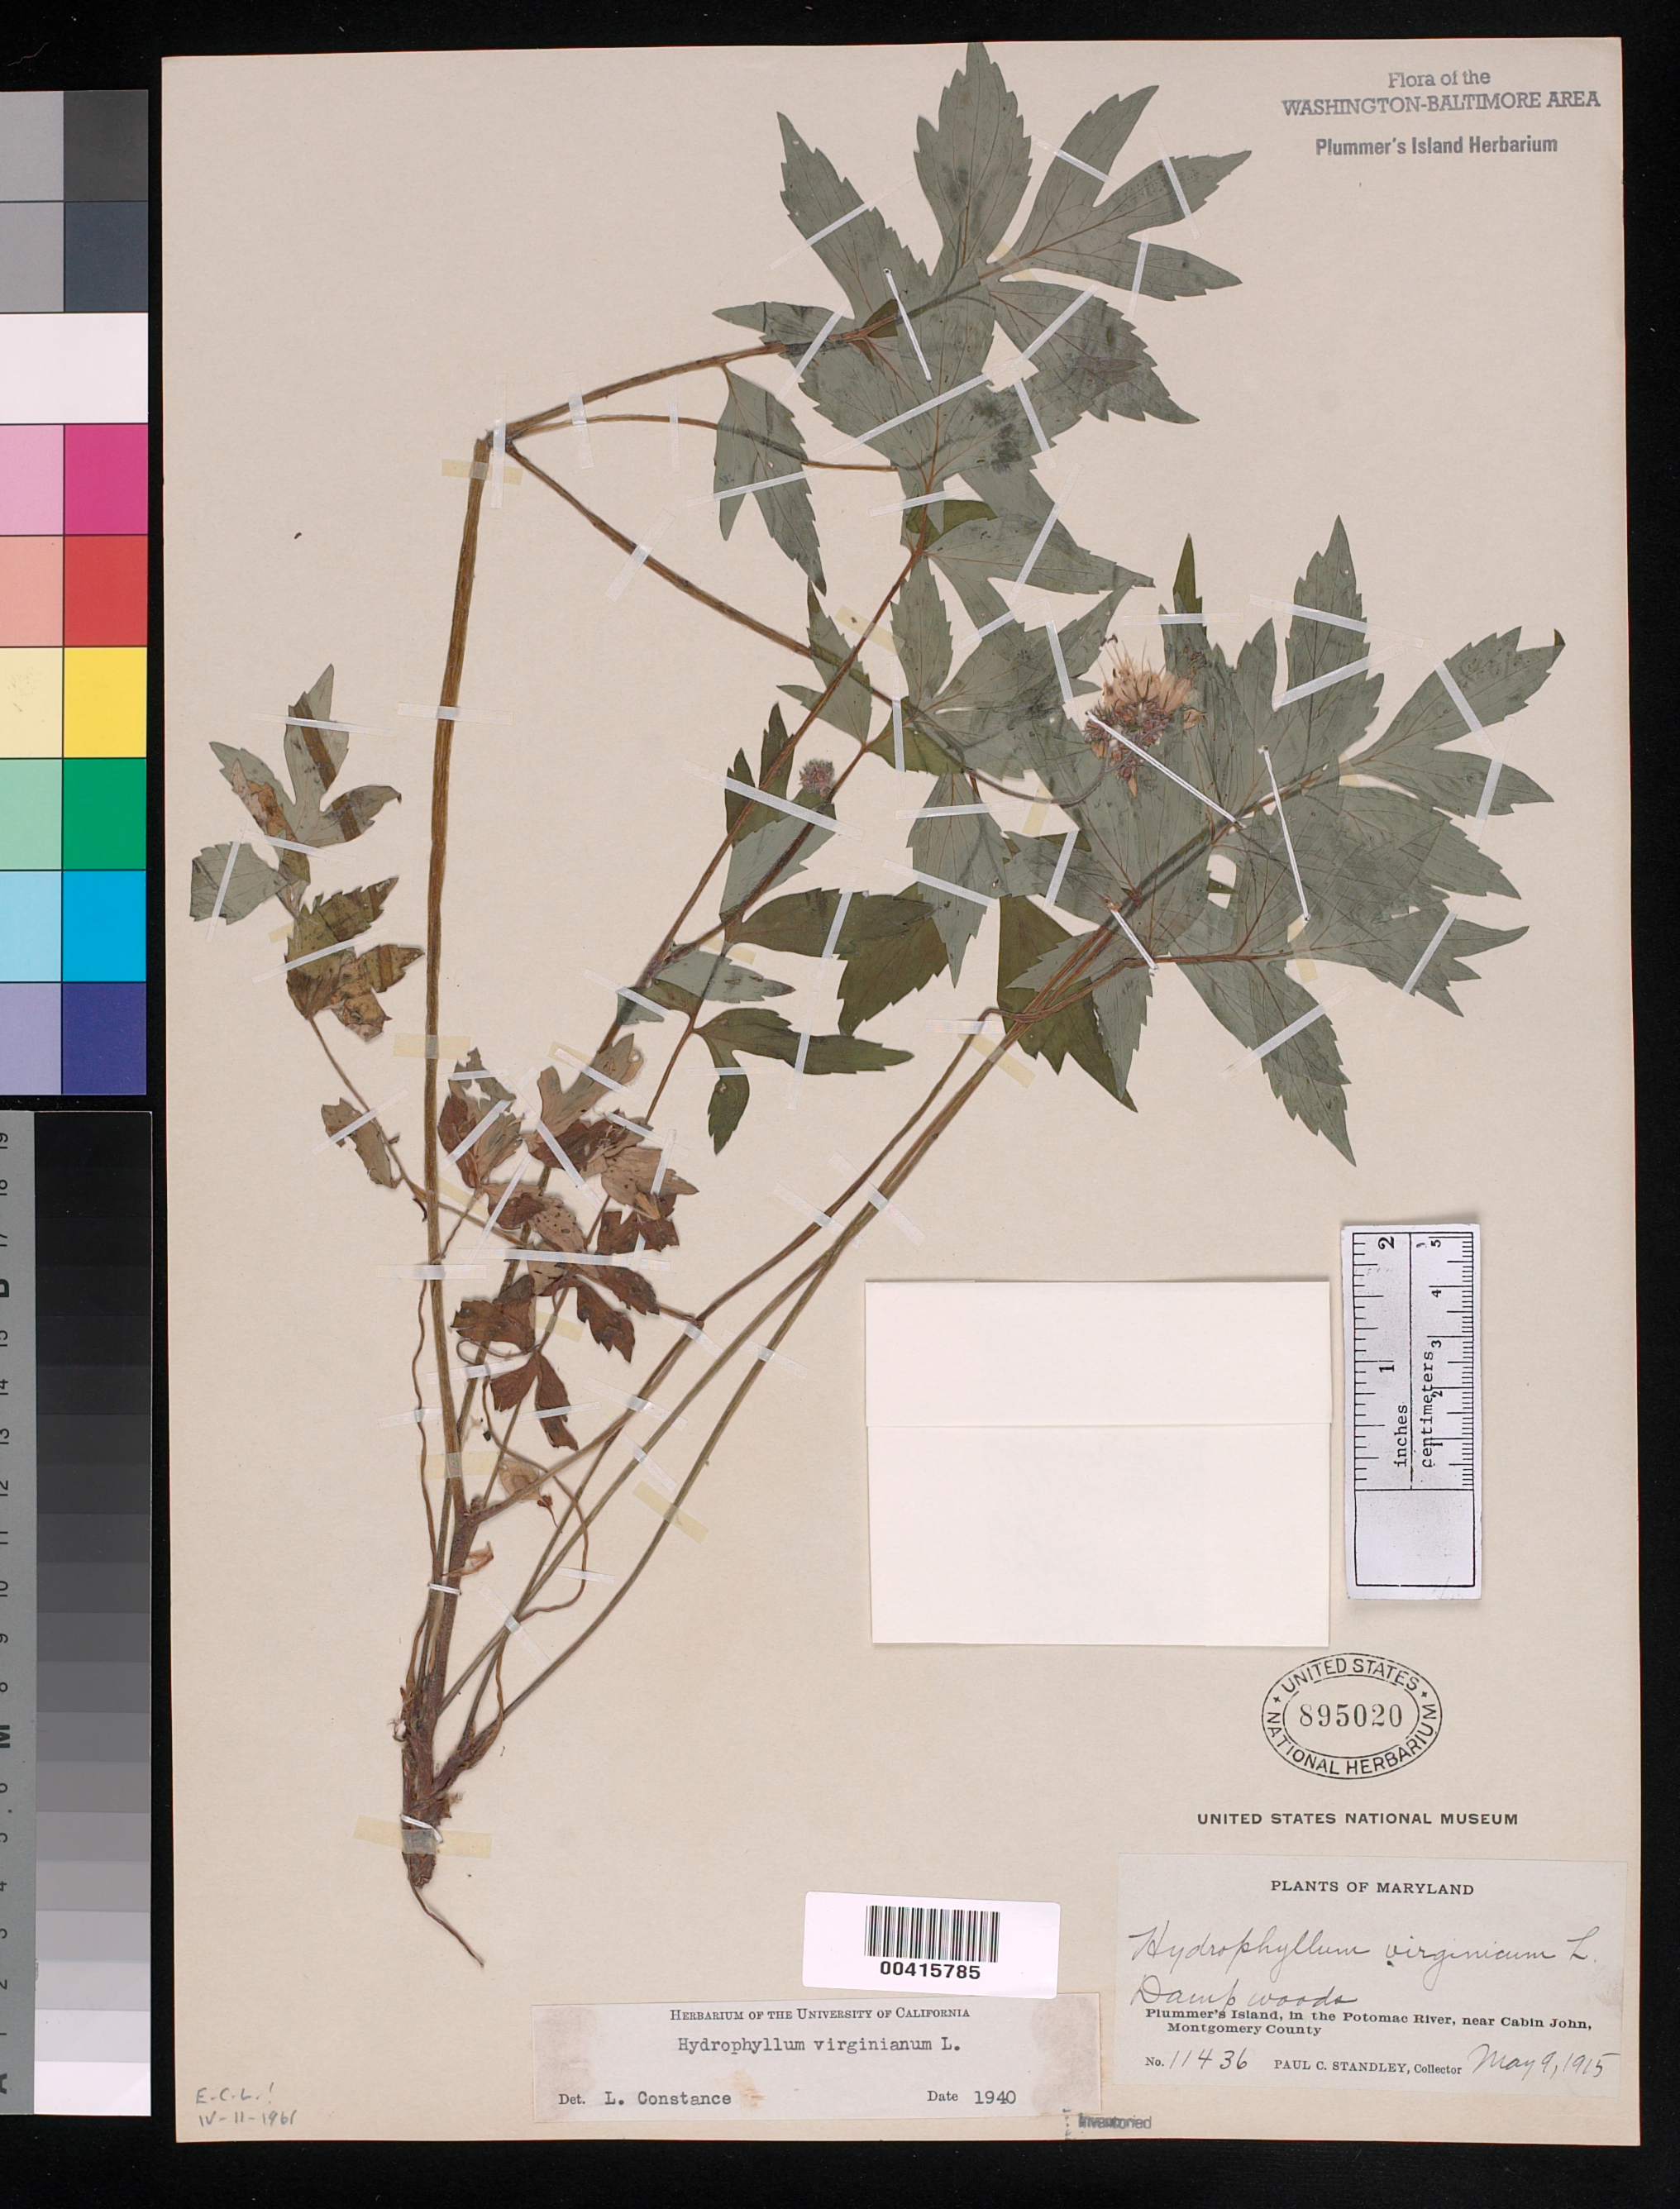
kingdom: Plantae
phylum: Tracheophyta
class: Magnoliopsida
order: Boraginales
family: Hydrophyllaceae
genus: Hydrophyllum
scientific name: Hydrophyllum virginianum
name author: L.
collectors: P. C. Standley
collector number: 11436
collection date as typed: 09 May 1915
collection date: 1915-05-09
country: United States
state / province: Maryland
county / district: Montgomery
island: Plummers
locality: Plummer's Island C. & O. Canal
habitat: Damp woods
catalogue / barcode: US 895020